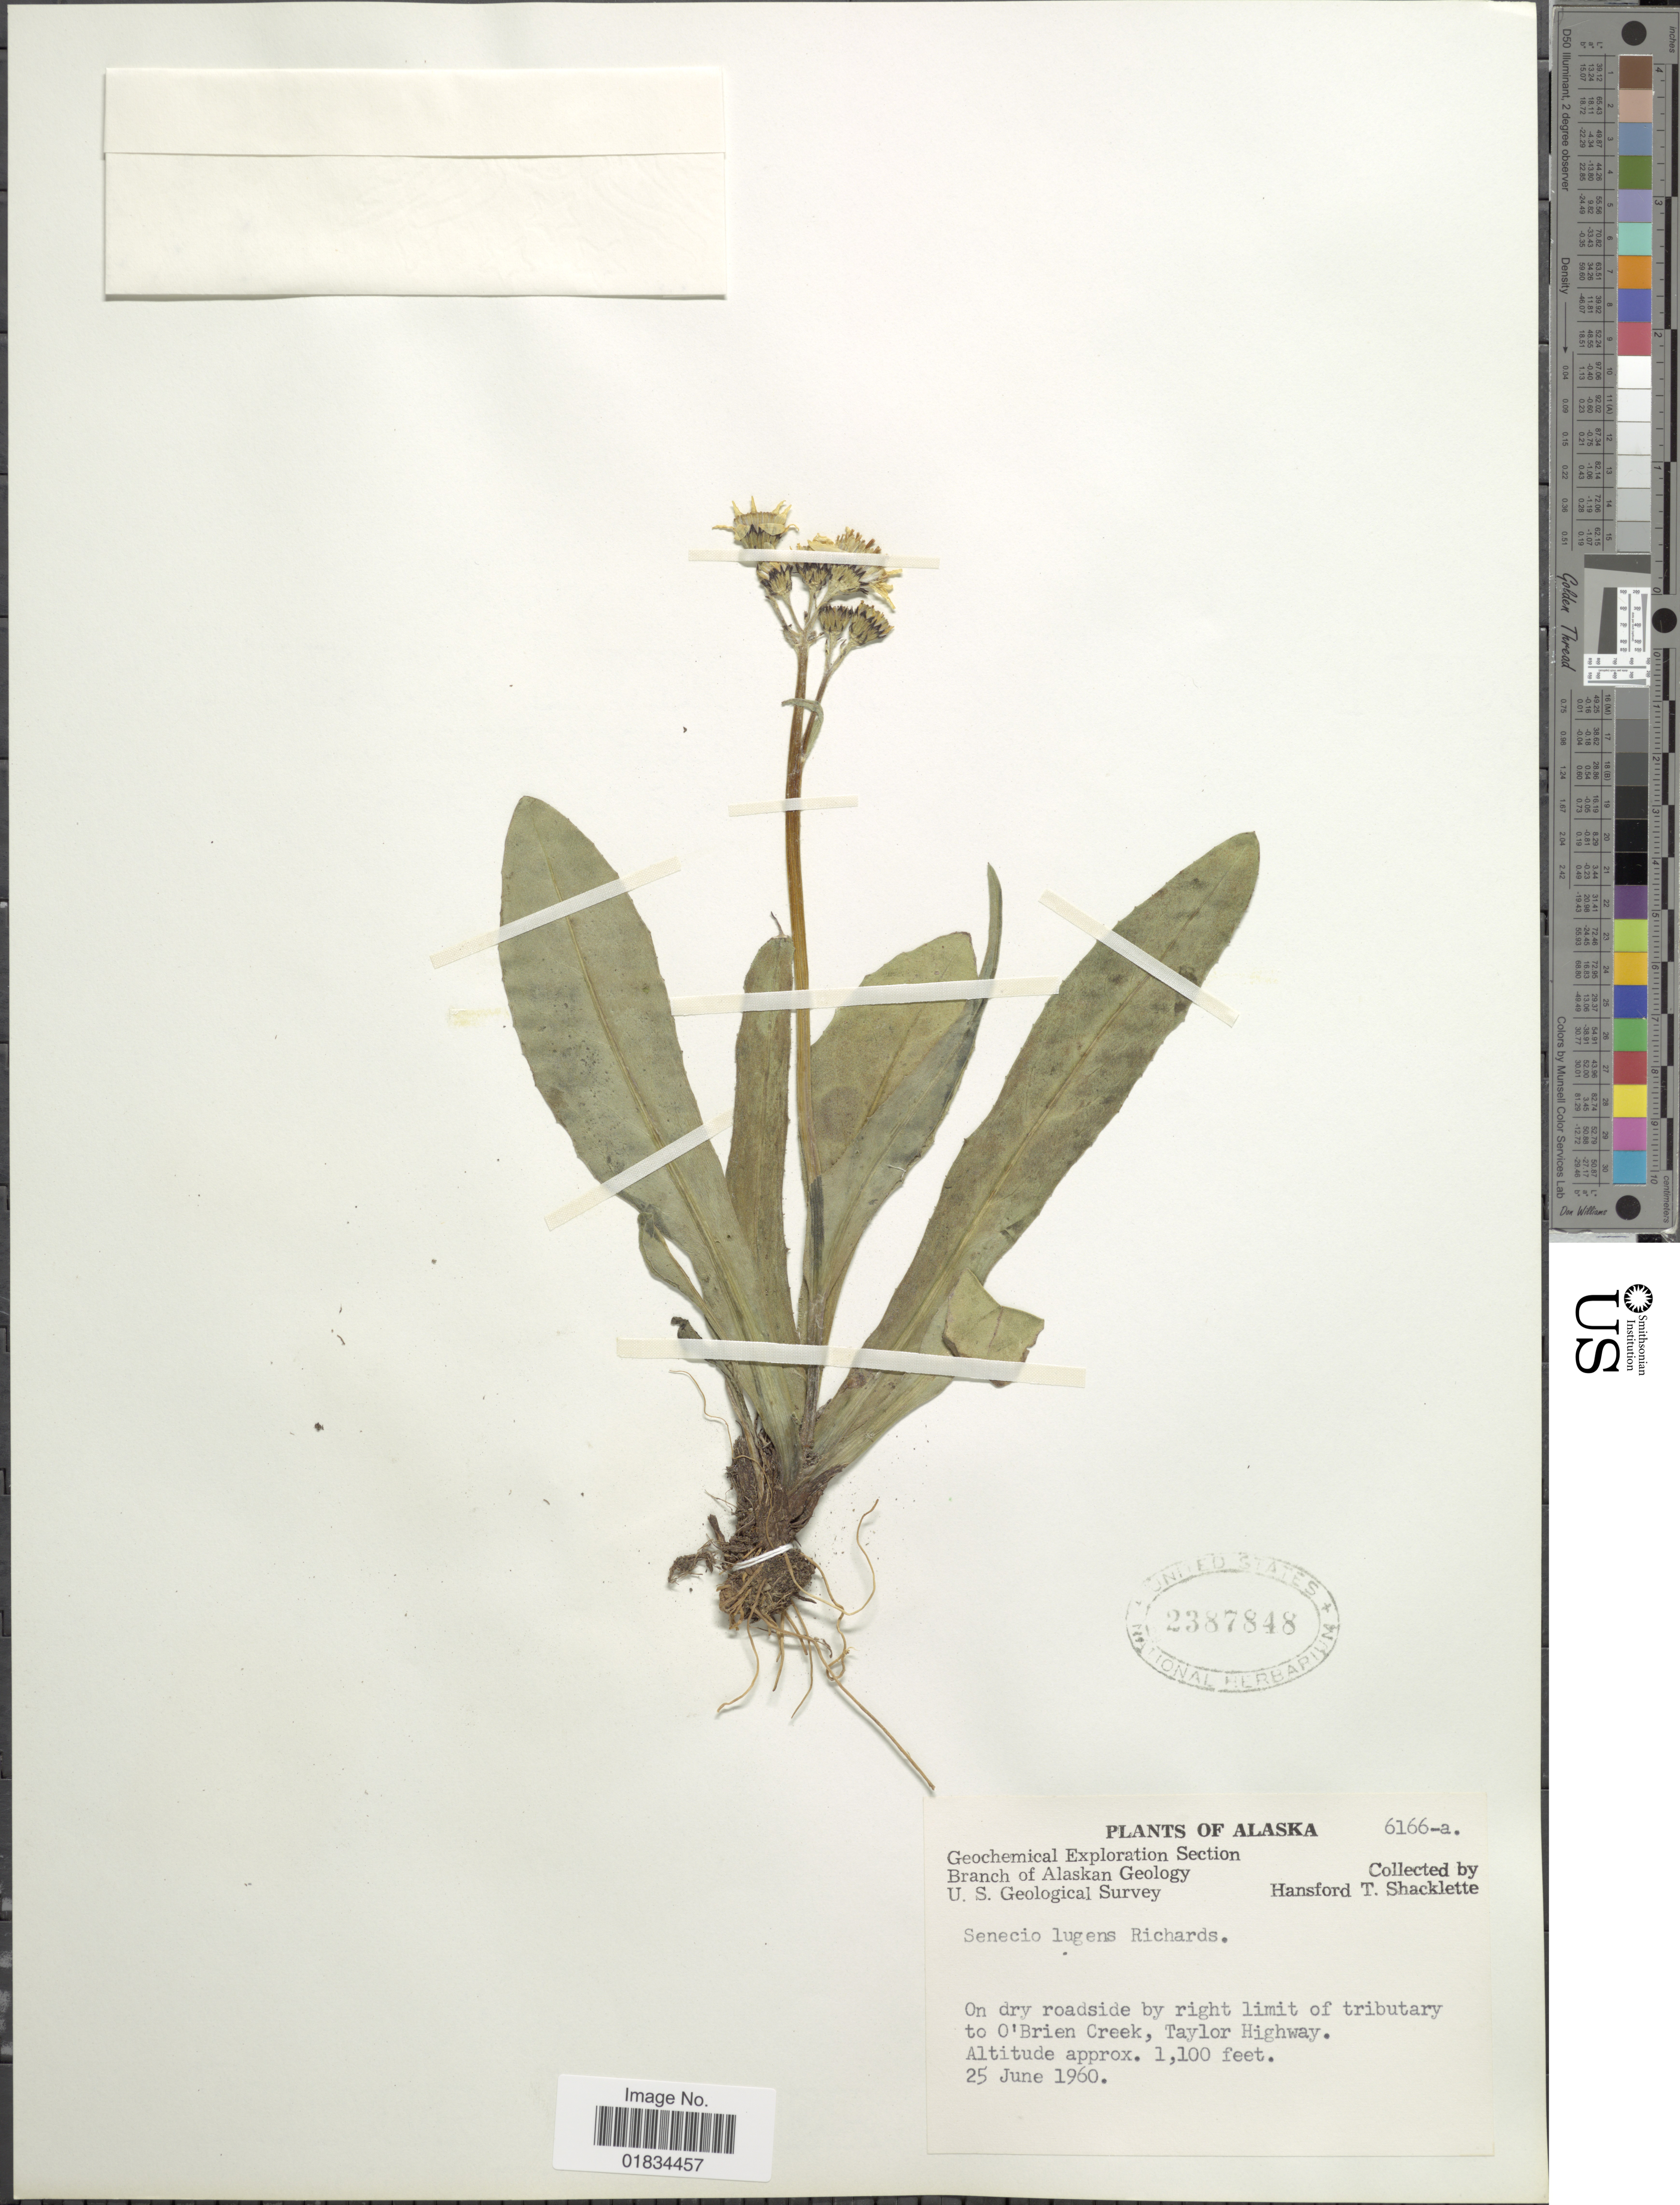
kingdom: Plantae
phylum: Tracheophyta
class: Magnoliopsida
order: Asterales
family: Asteraceae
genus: Senecio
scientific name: Senecio lugens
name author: Richardson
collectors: H. Shacklette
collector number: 6166-a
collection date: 1960-06-25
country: United States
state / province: Alaska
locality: Tributary to O'Brien Creek, Taylor Highway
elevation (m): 335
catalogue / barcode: US 2387848